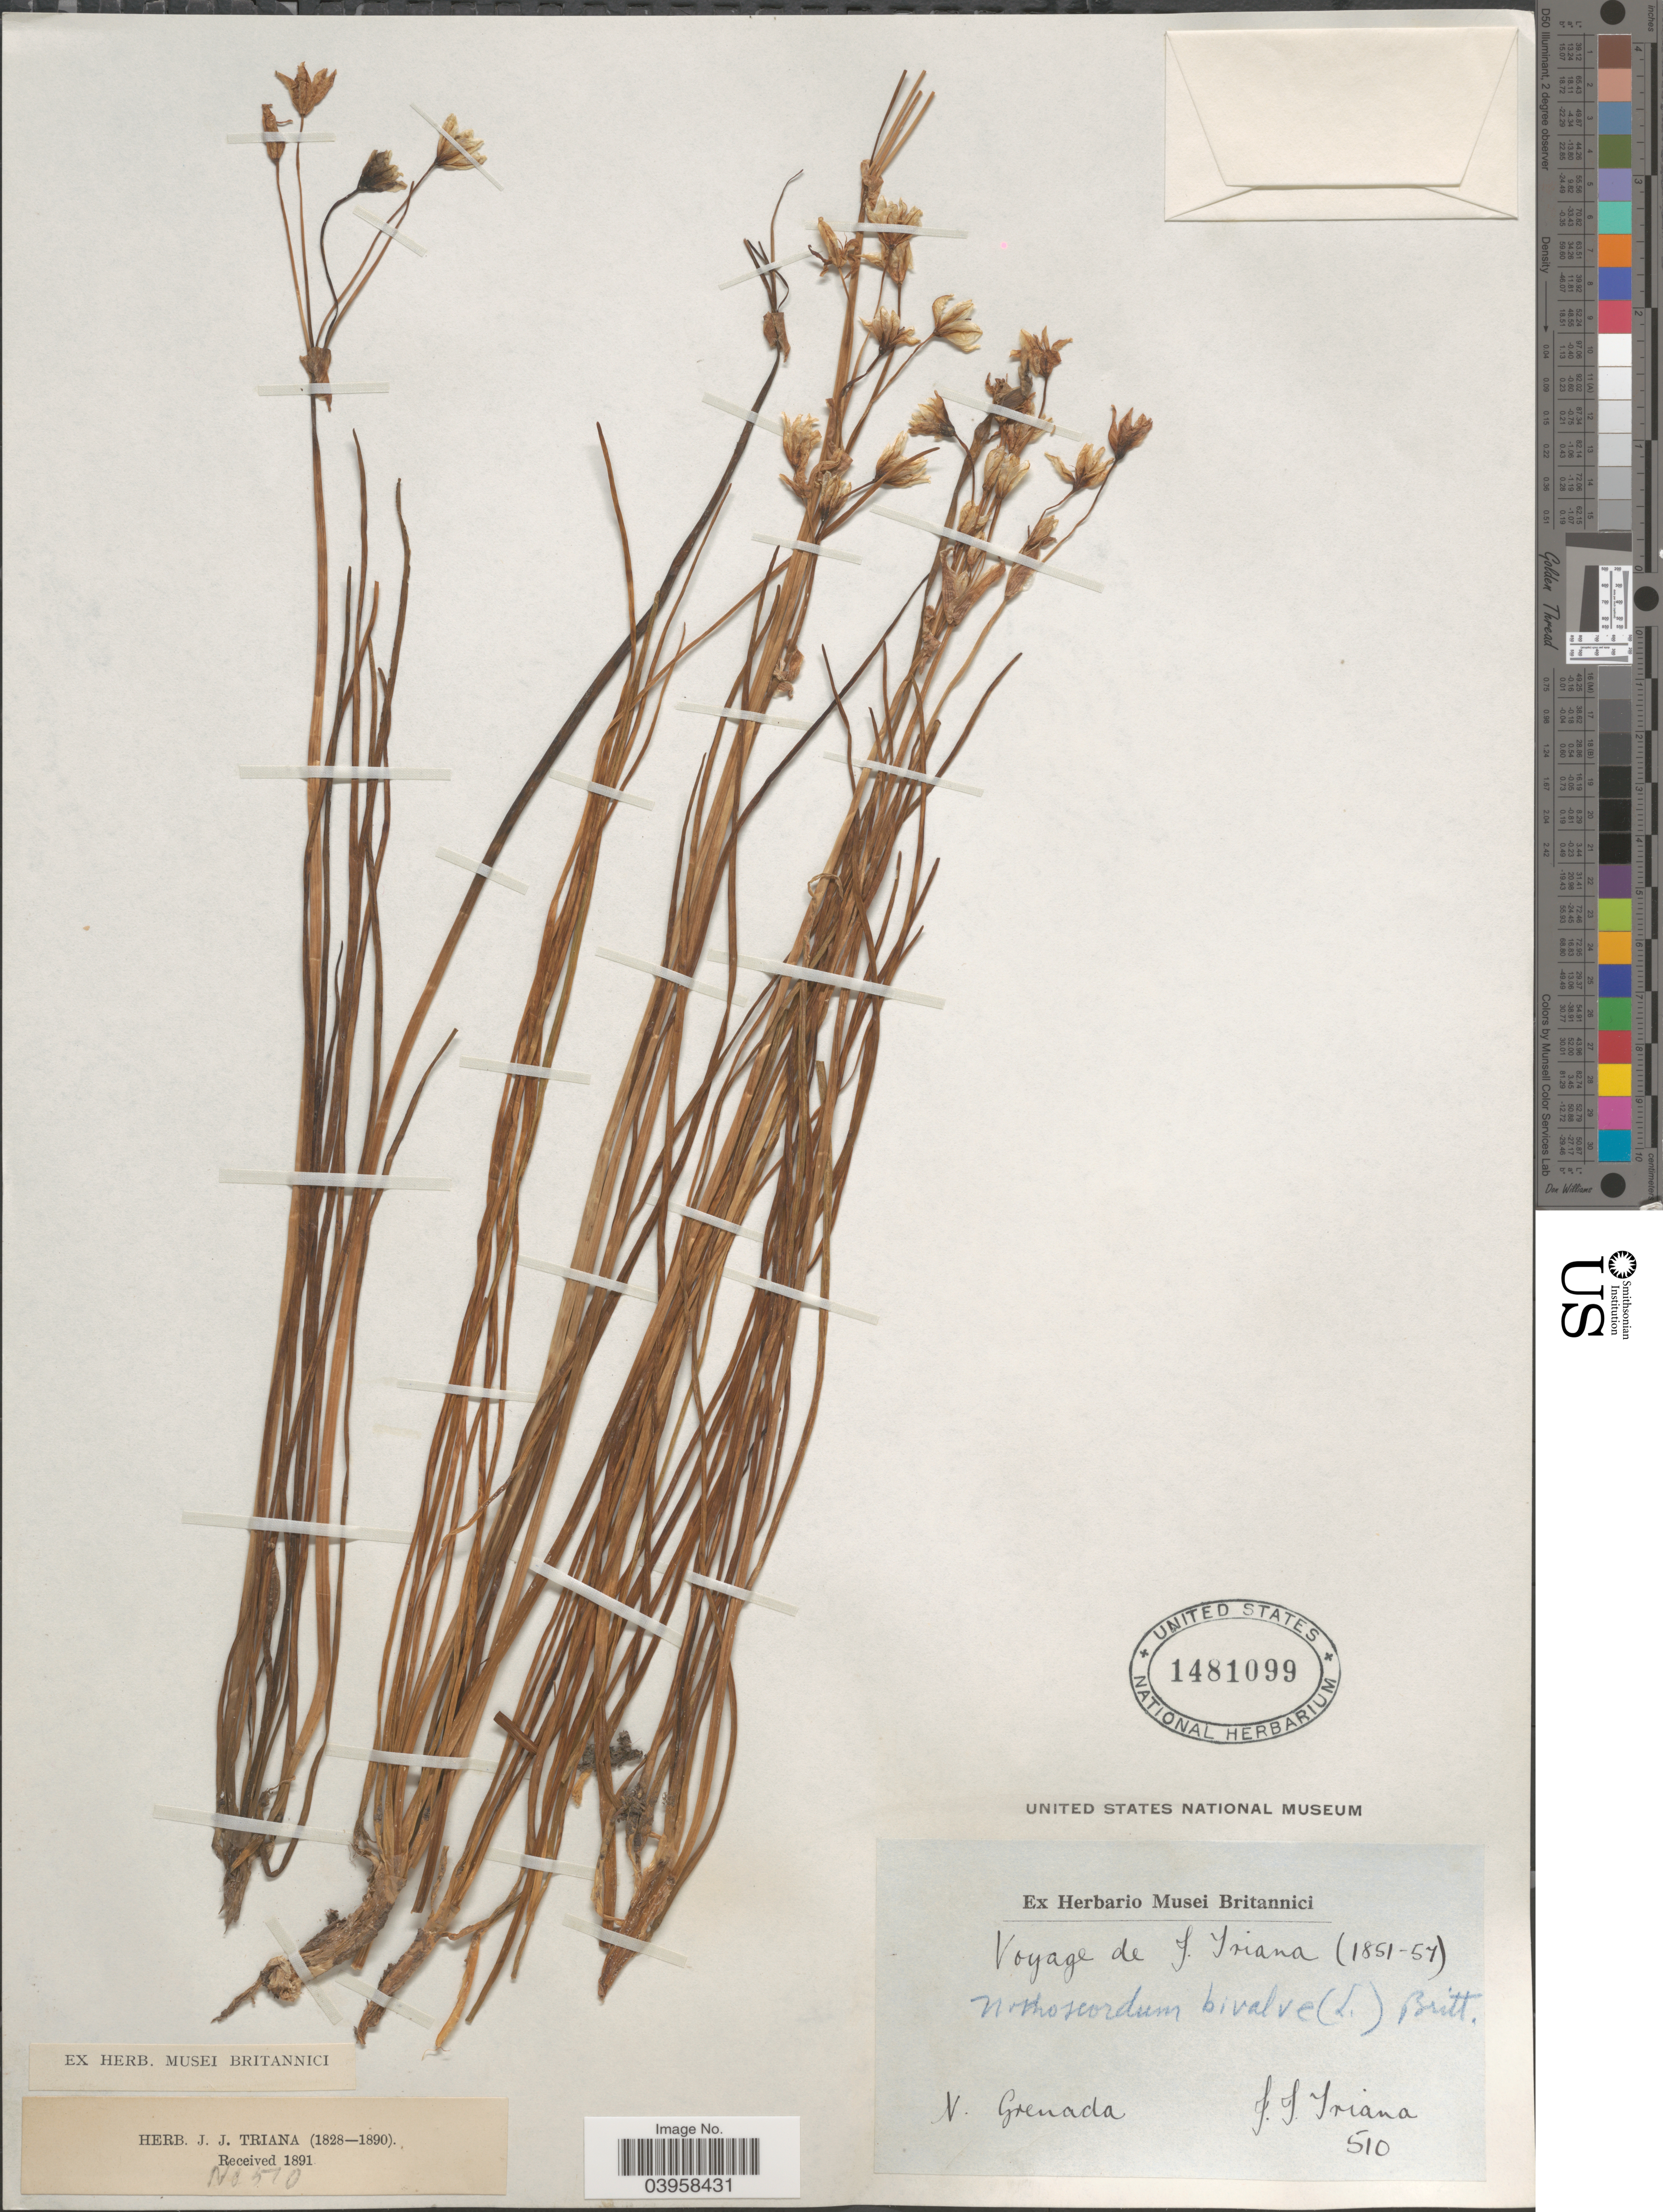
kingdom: Plantae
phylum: Tracheophyta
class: Liliopsida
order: Asparagales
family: Amaryllidaceae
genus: Nothoscordum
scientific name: Nothoscordum bivalve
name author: (L.) Britton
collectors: J. J. Triana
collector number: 510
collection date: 1851/1857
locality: N. Grenada.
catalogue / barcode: US 1481099